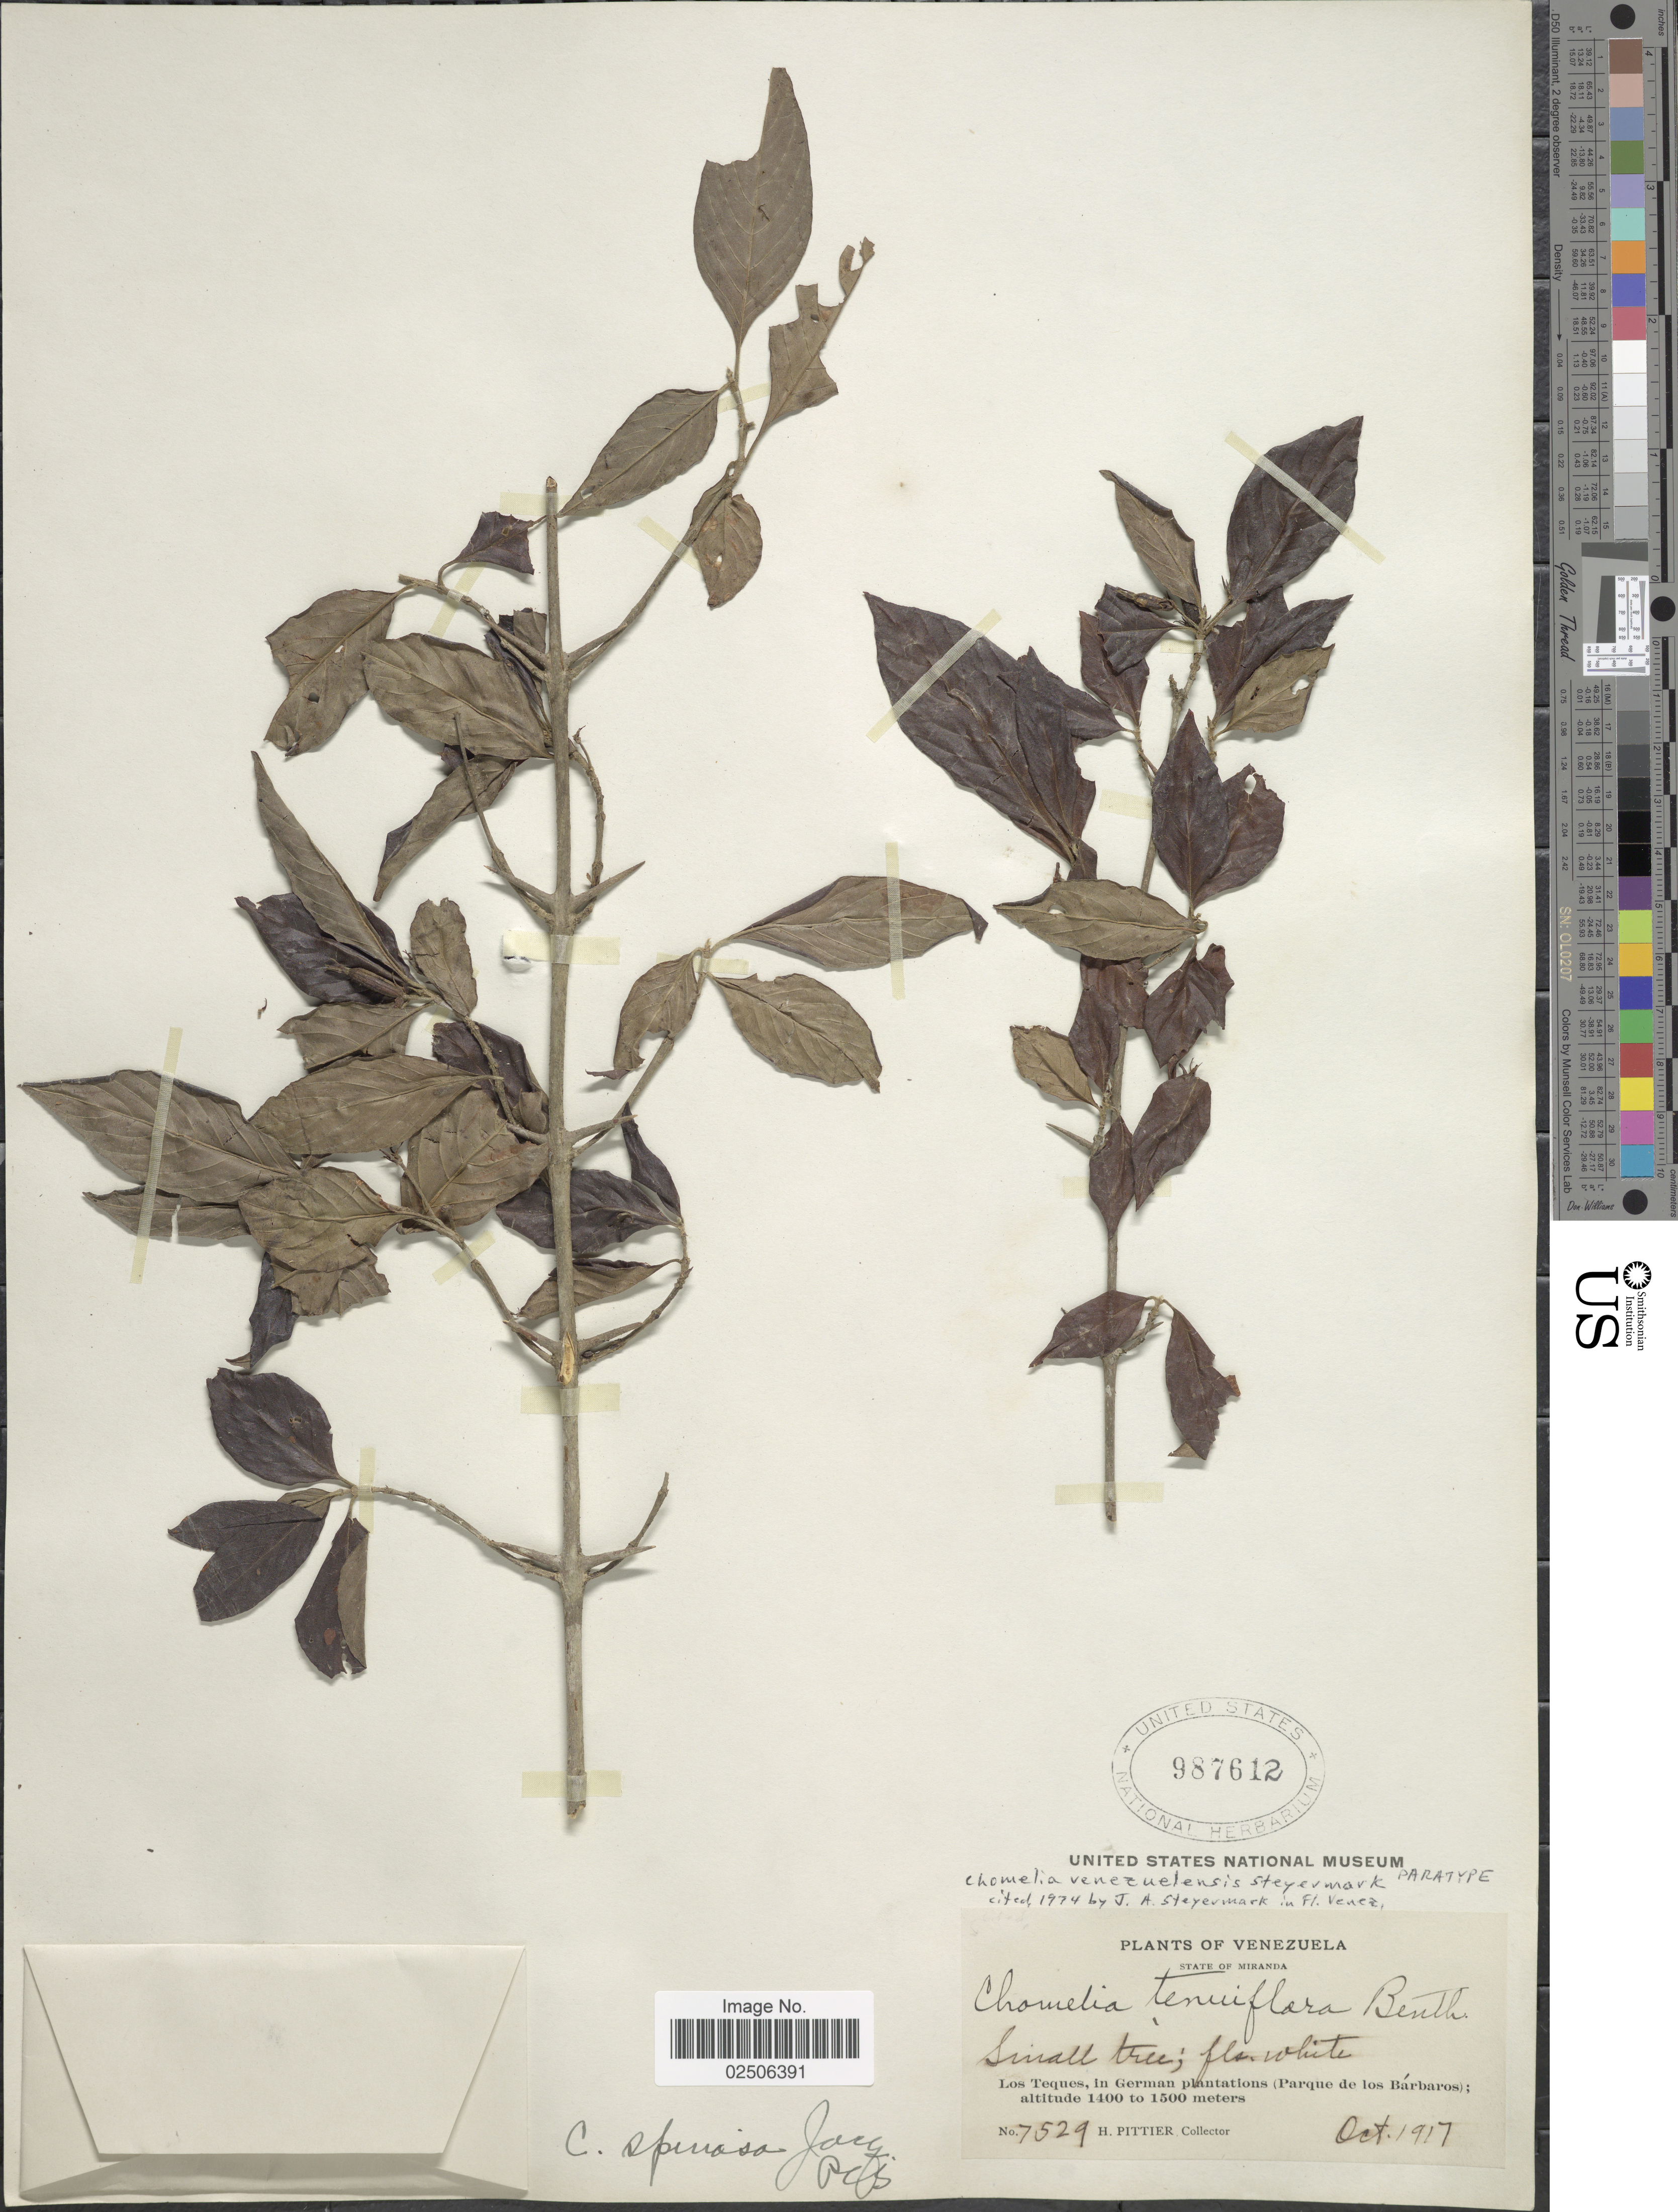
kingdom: Plantae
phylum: Tracheophyta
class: Magnoliopsida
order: Gentianales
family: Rubiaceae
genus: Chomelia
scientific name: Chomelia venezuelensis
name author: Steyerm.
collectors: H. F. Pittier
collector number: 7529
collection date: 1917-10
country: Venezuela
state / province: Miranda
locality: Los Teques, in German plantations (Parque de los Barbaros)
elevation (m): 1400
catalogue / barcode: US 987612